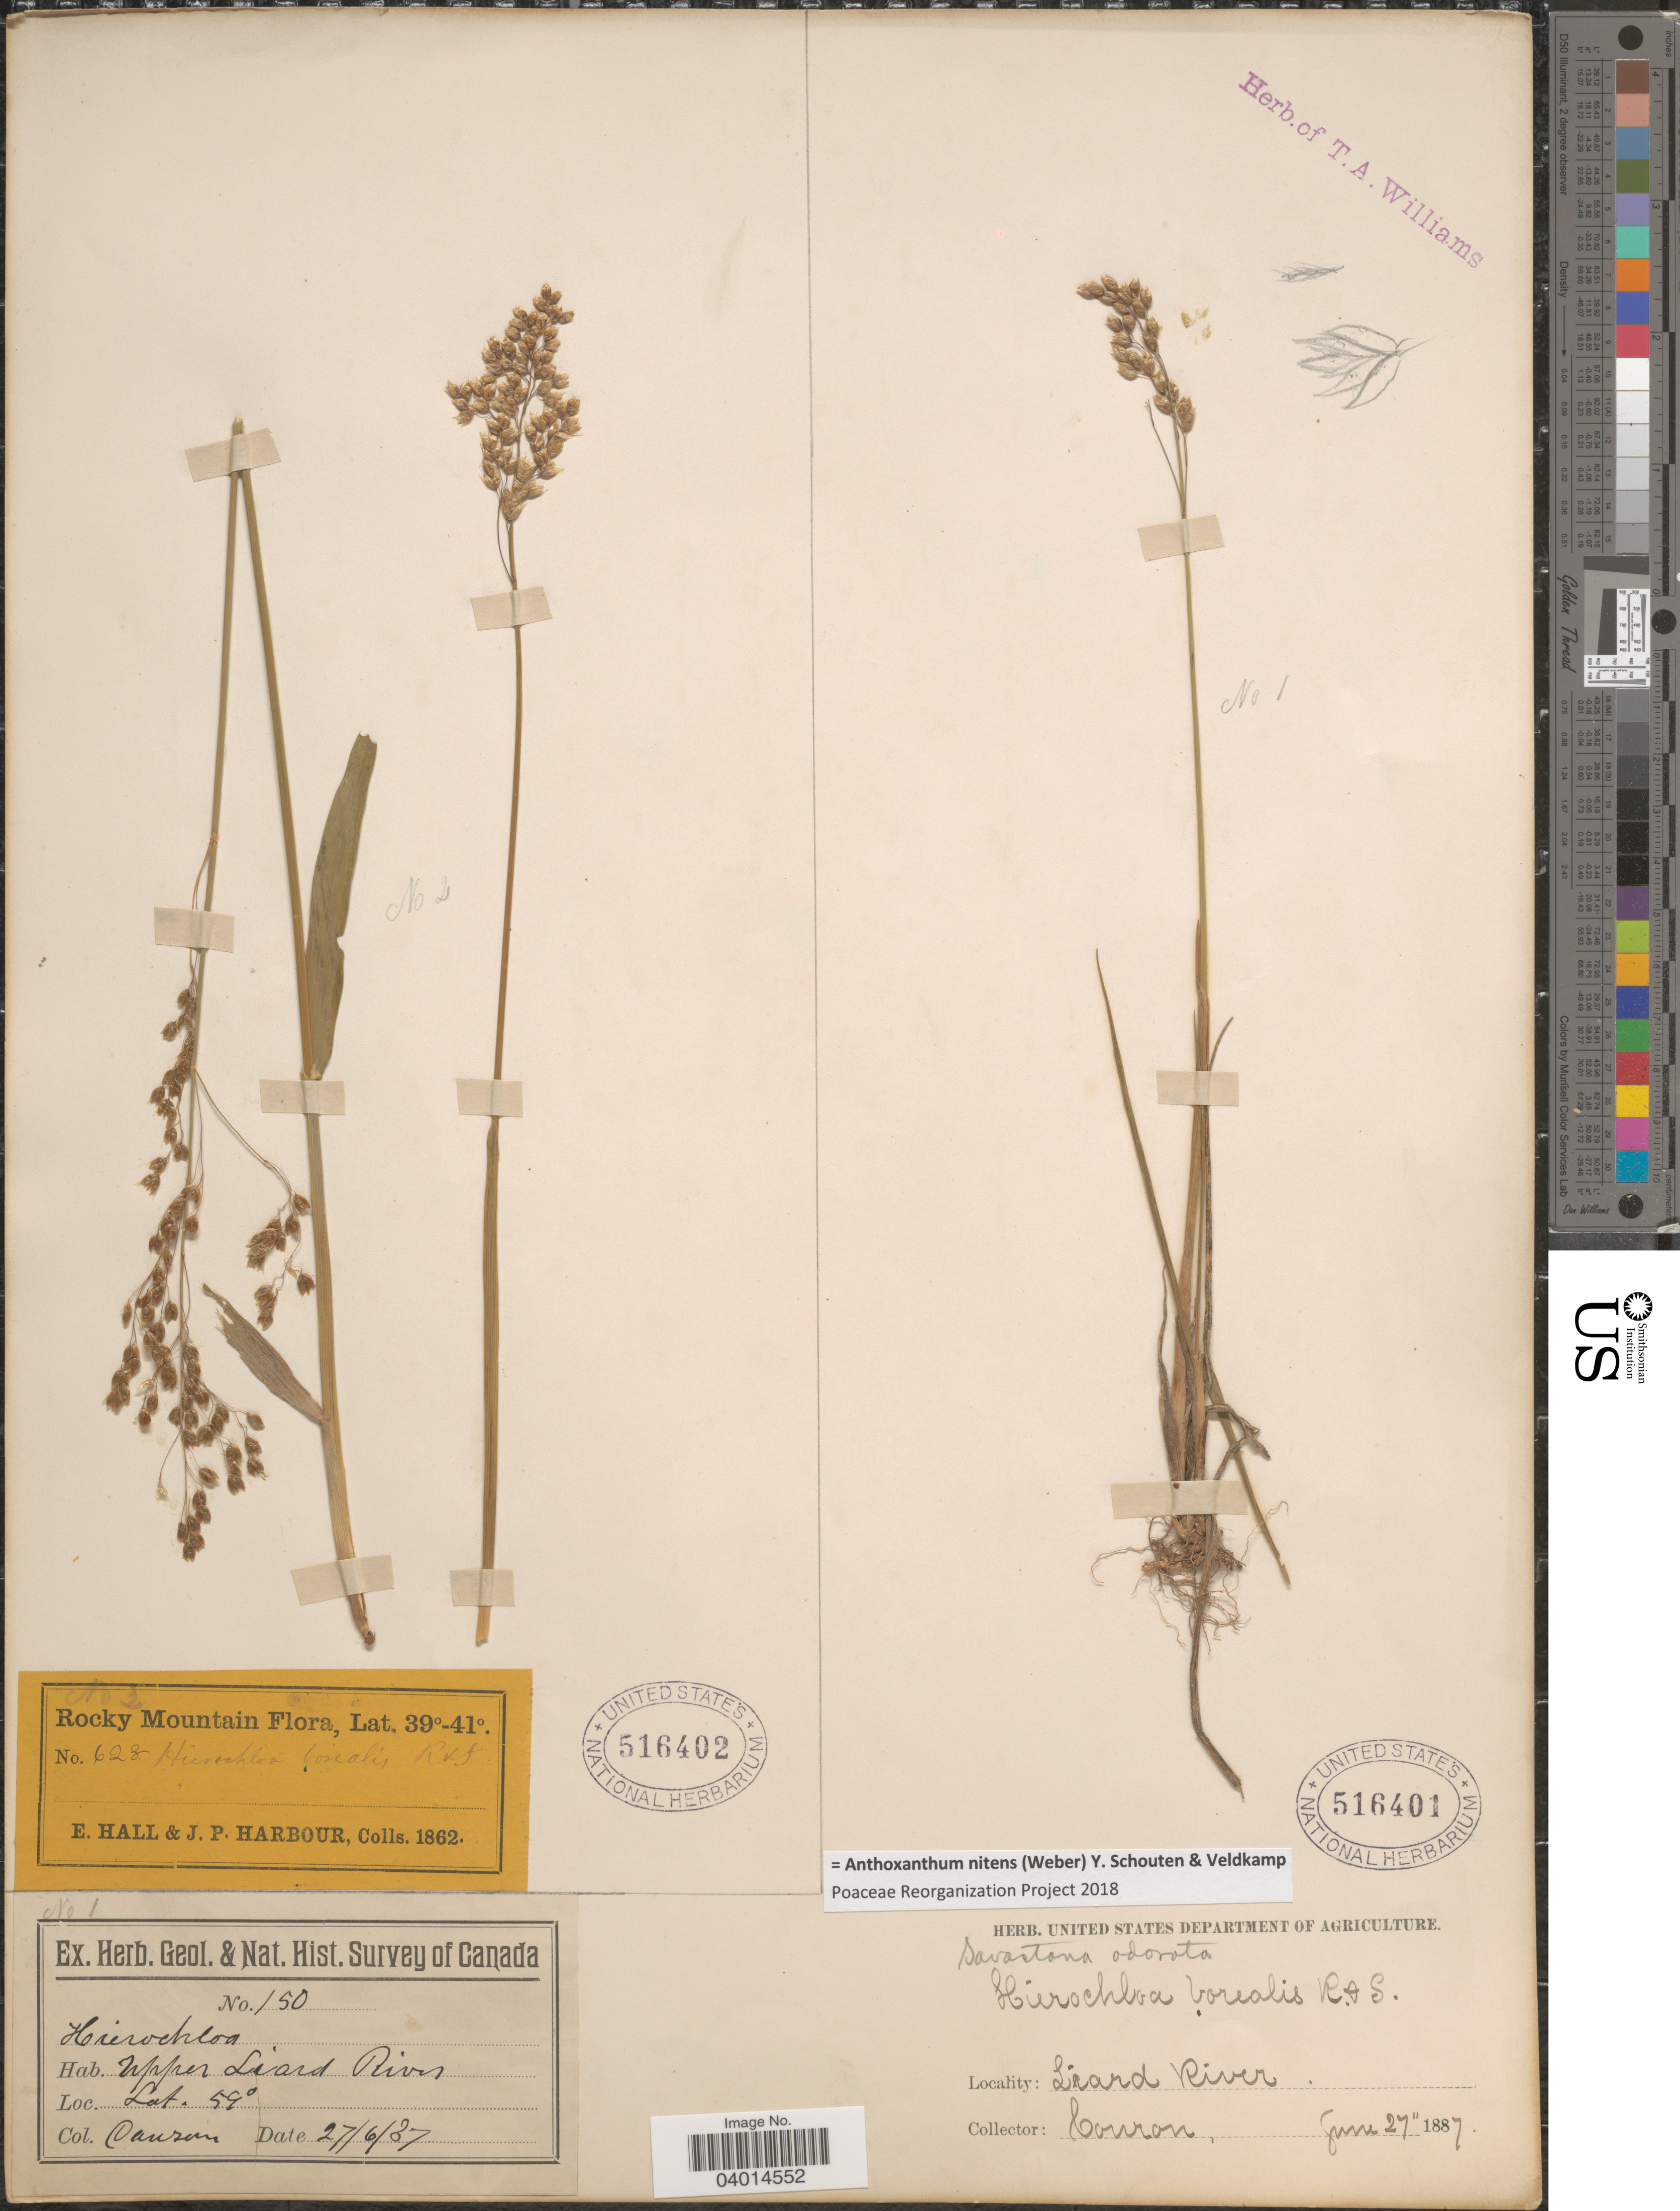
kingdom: Plantae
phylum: Tracheophyta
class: Liliopsida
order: Poales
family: Poaceae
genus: Anthoxanthum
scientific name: Anthoxanthum nitens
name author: (G.H. Weber) R.T.A. Schouten & Veldkamp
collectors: E. Hall & J. Harbour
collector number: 623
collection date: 1862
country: United States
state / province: Colorado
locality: Rocky Mountain.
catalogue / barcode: US 516402